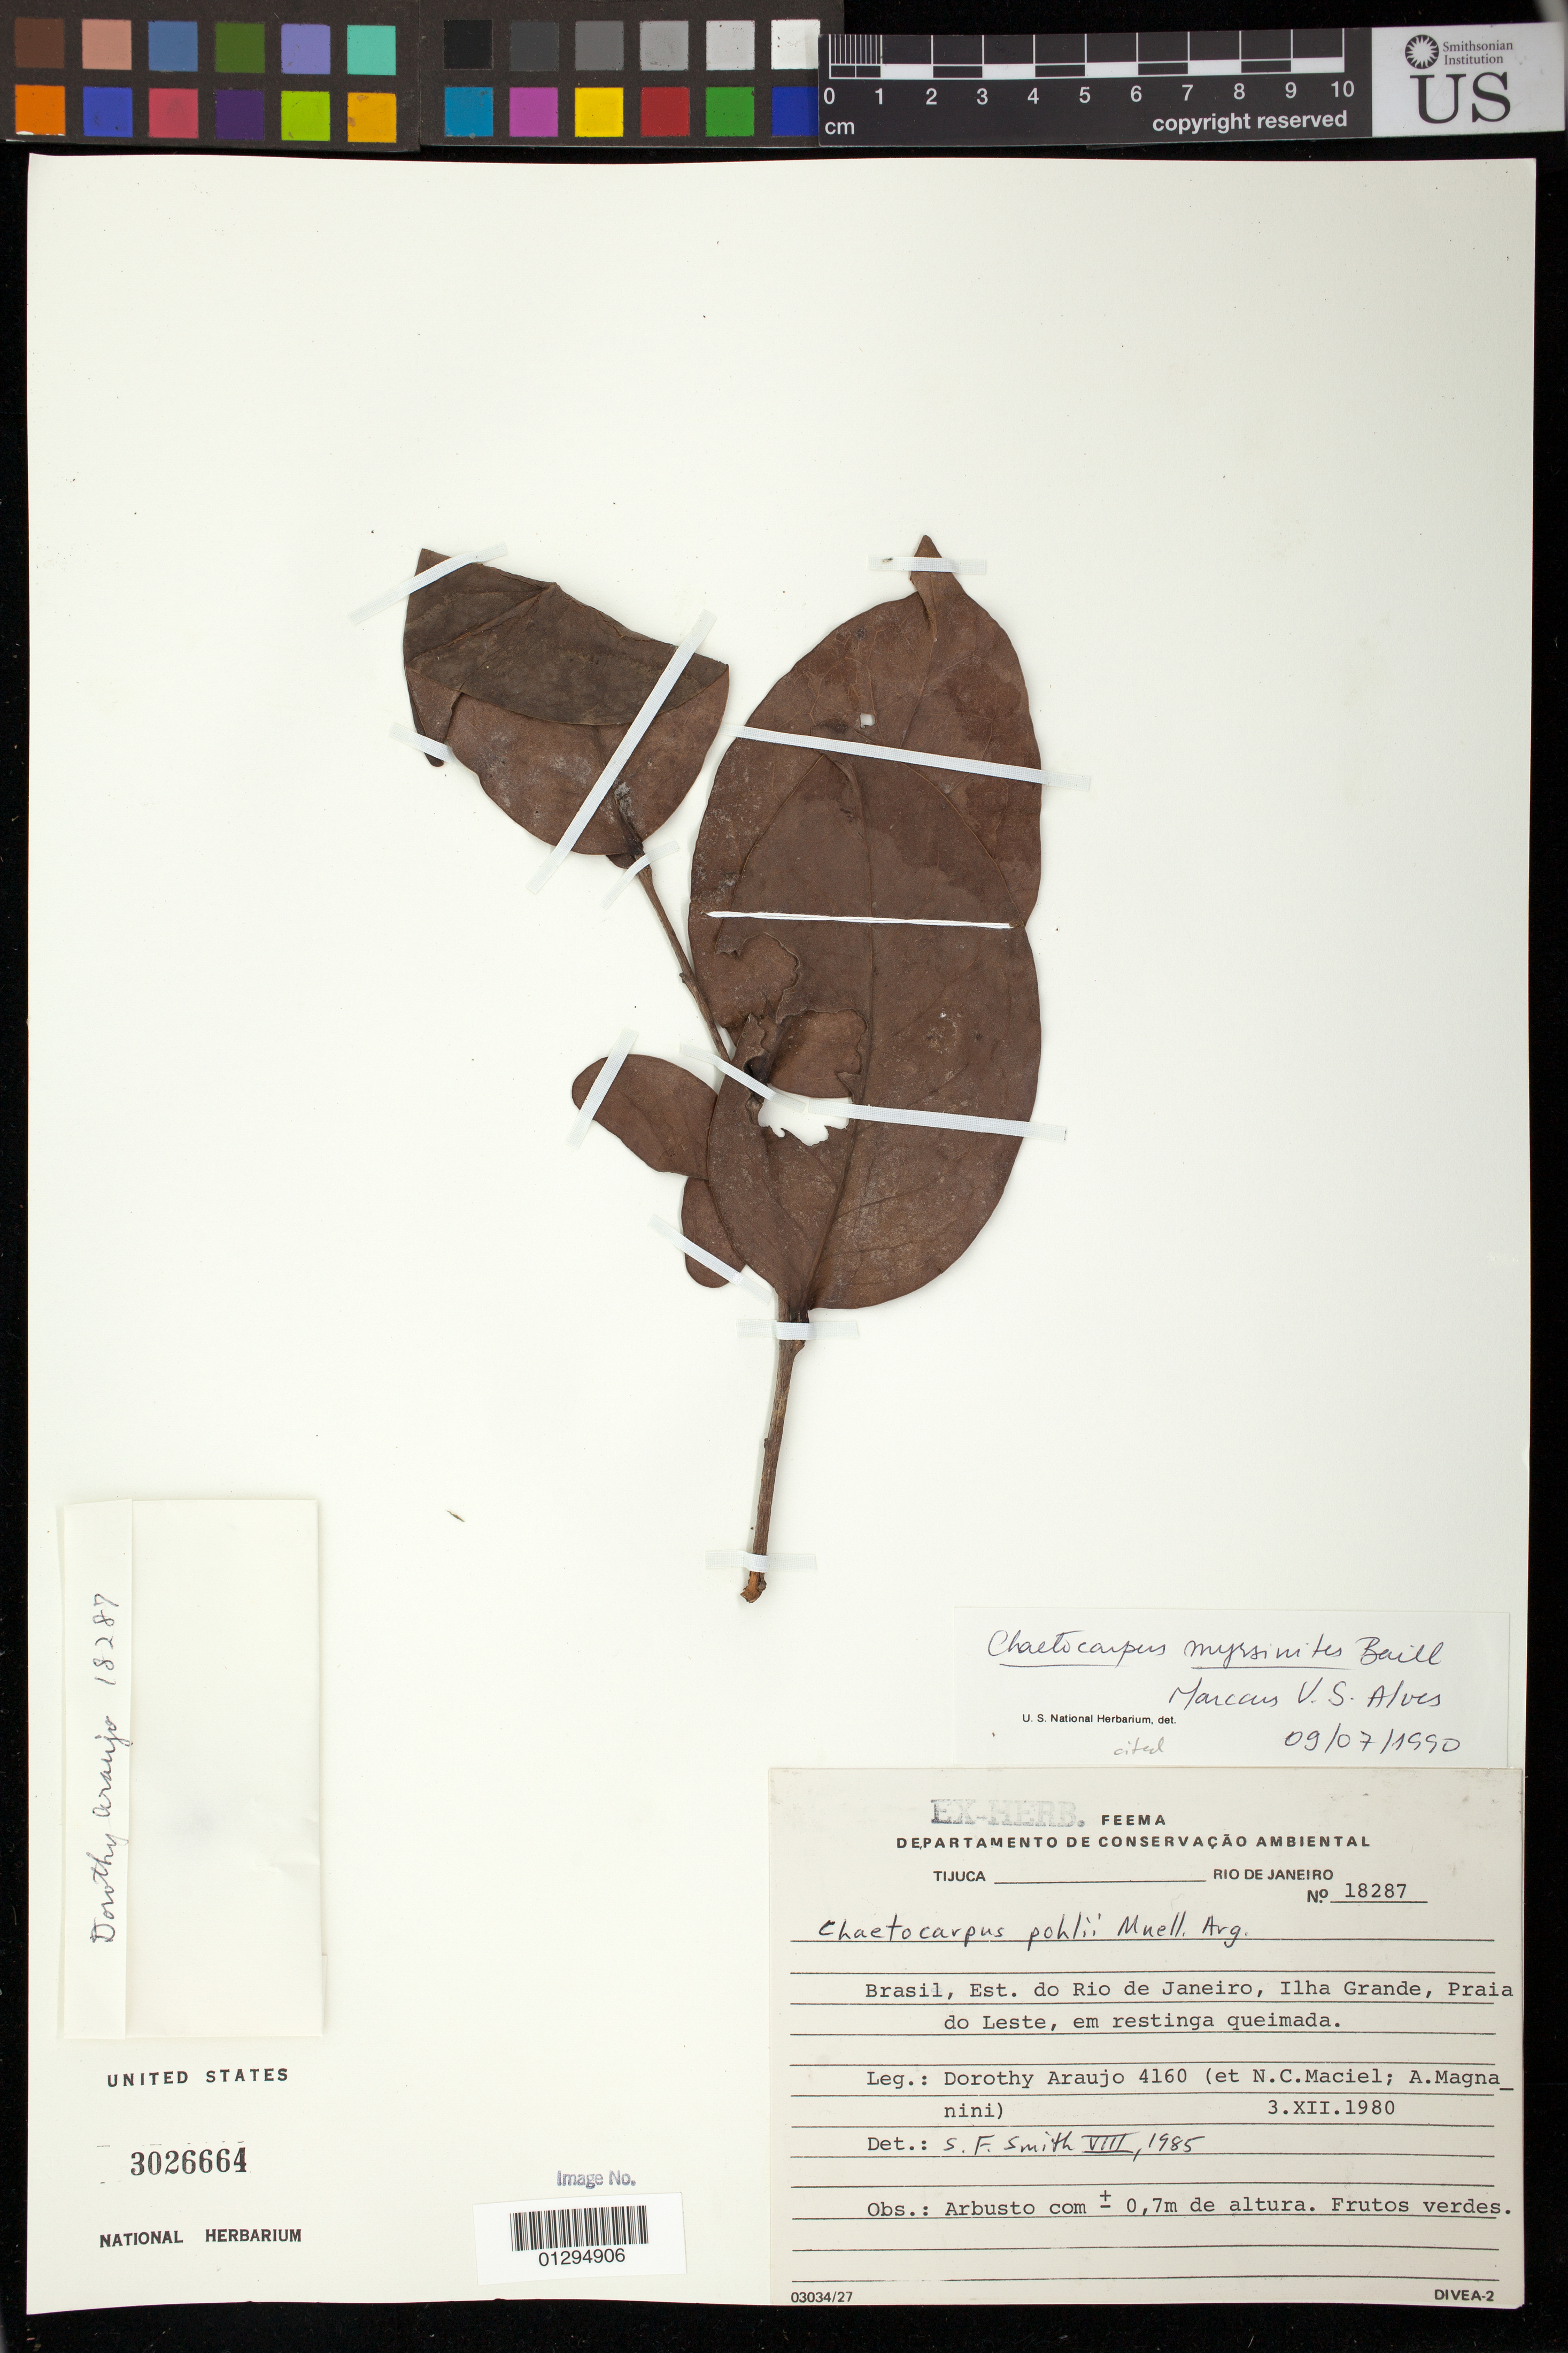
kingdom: Plantae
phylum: Tracheophyta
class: Magnoliopsida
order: Malpighiales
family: Peraceae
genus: Chaetocarpus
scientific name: Chaetocarpus myrsinites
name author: Baill.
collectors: D. Araujo, N. Maciel & A. Magnanini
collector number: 4160/18287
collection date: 1980-12-03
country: Brazil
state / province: Rio de Janeiro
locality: Ilha Grande, Praoa do Leste, em restinga queimada.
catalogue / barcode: US 3026664